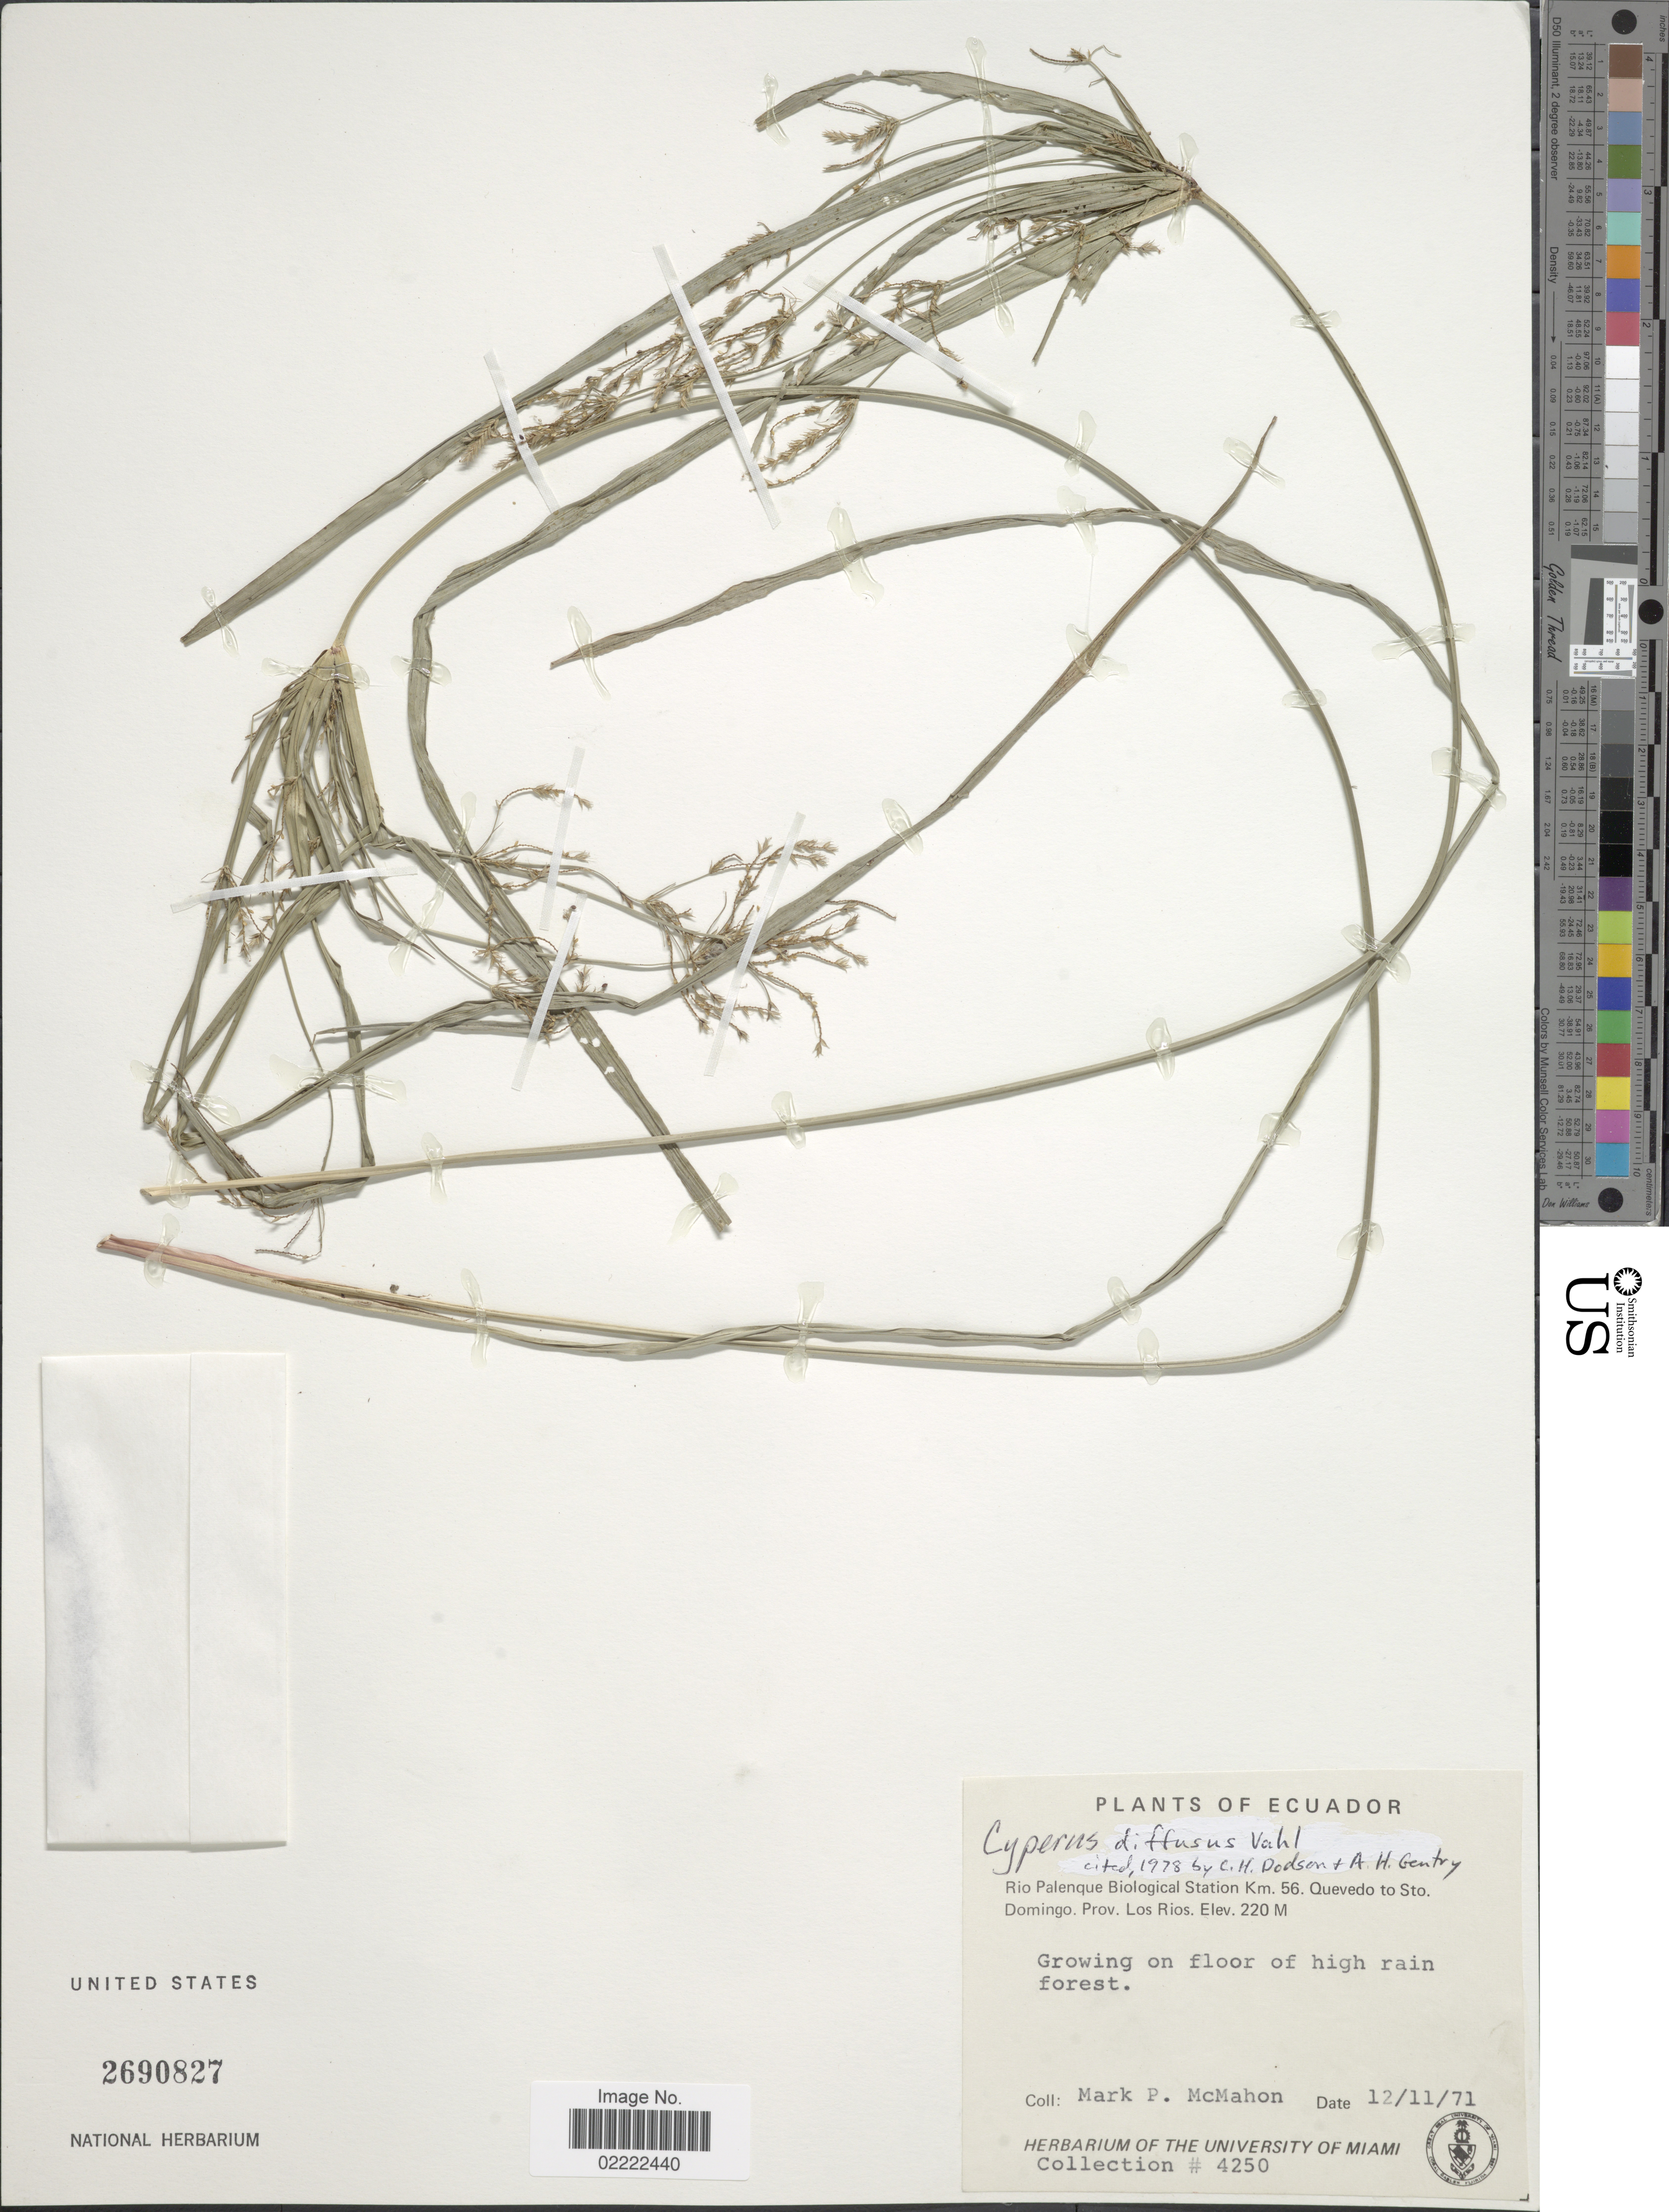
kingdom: Plantae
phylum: Tracheophyta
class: Liliopsida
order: Poales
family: Cyperaceae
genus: Cyperus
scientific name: Cyperus laxus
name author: Lam.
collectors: M. McMahon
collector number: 4250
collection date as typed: Transcribed d/m/y: 12/11/71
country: Ecuador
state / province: Los Ríos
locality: Rio Palenque Biological Station km. 56 Quevedo to Sto. Domingo, rain forest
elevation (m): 220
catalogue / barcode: US 2690827